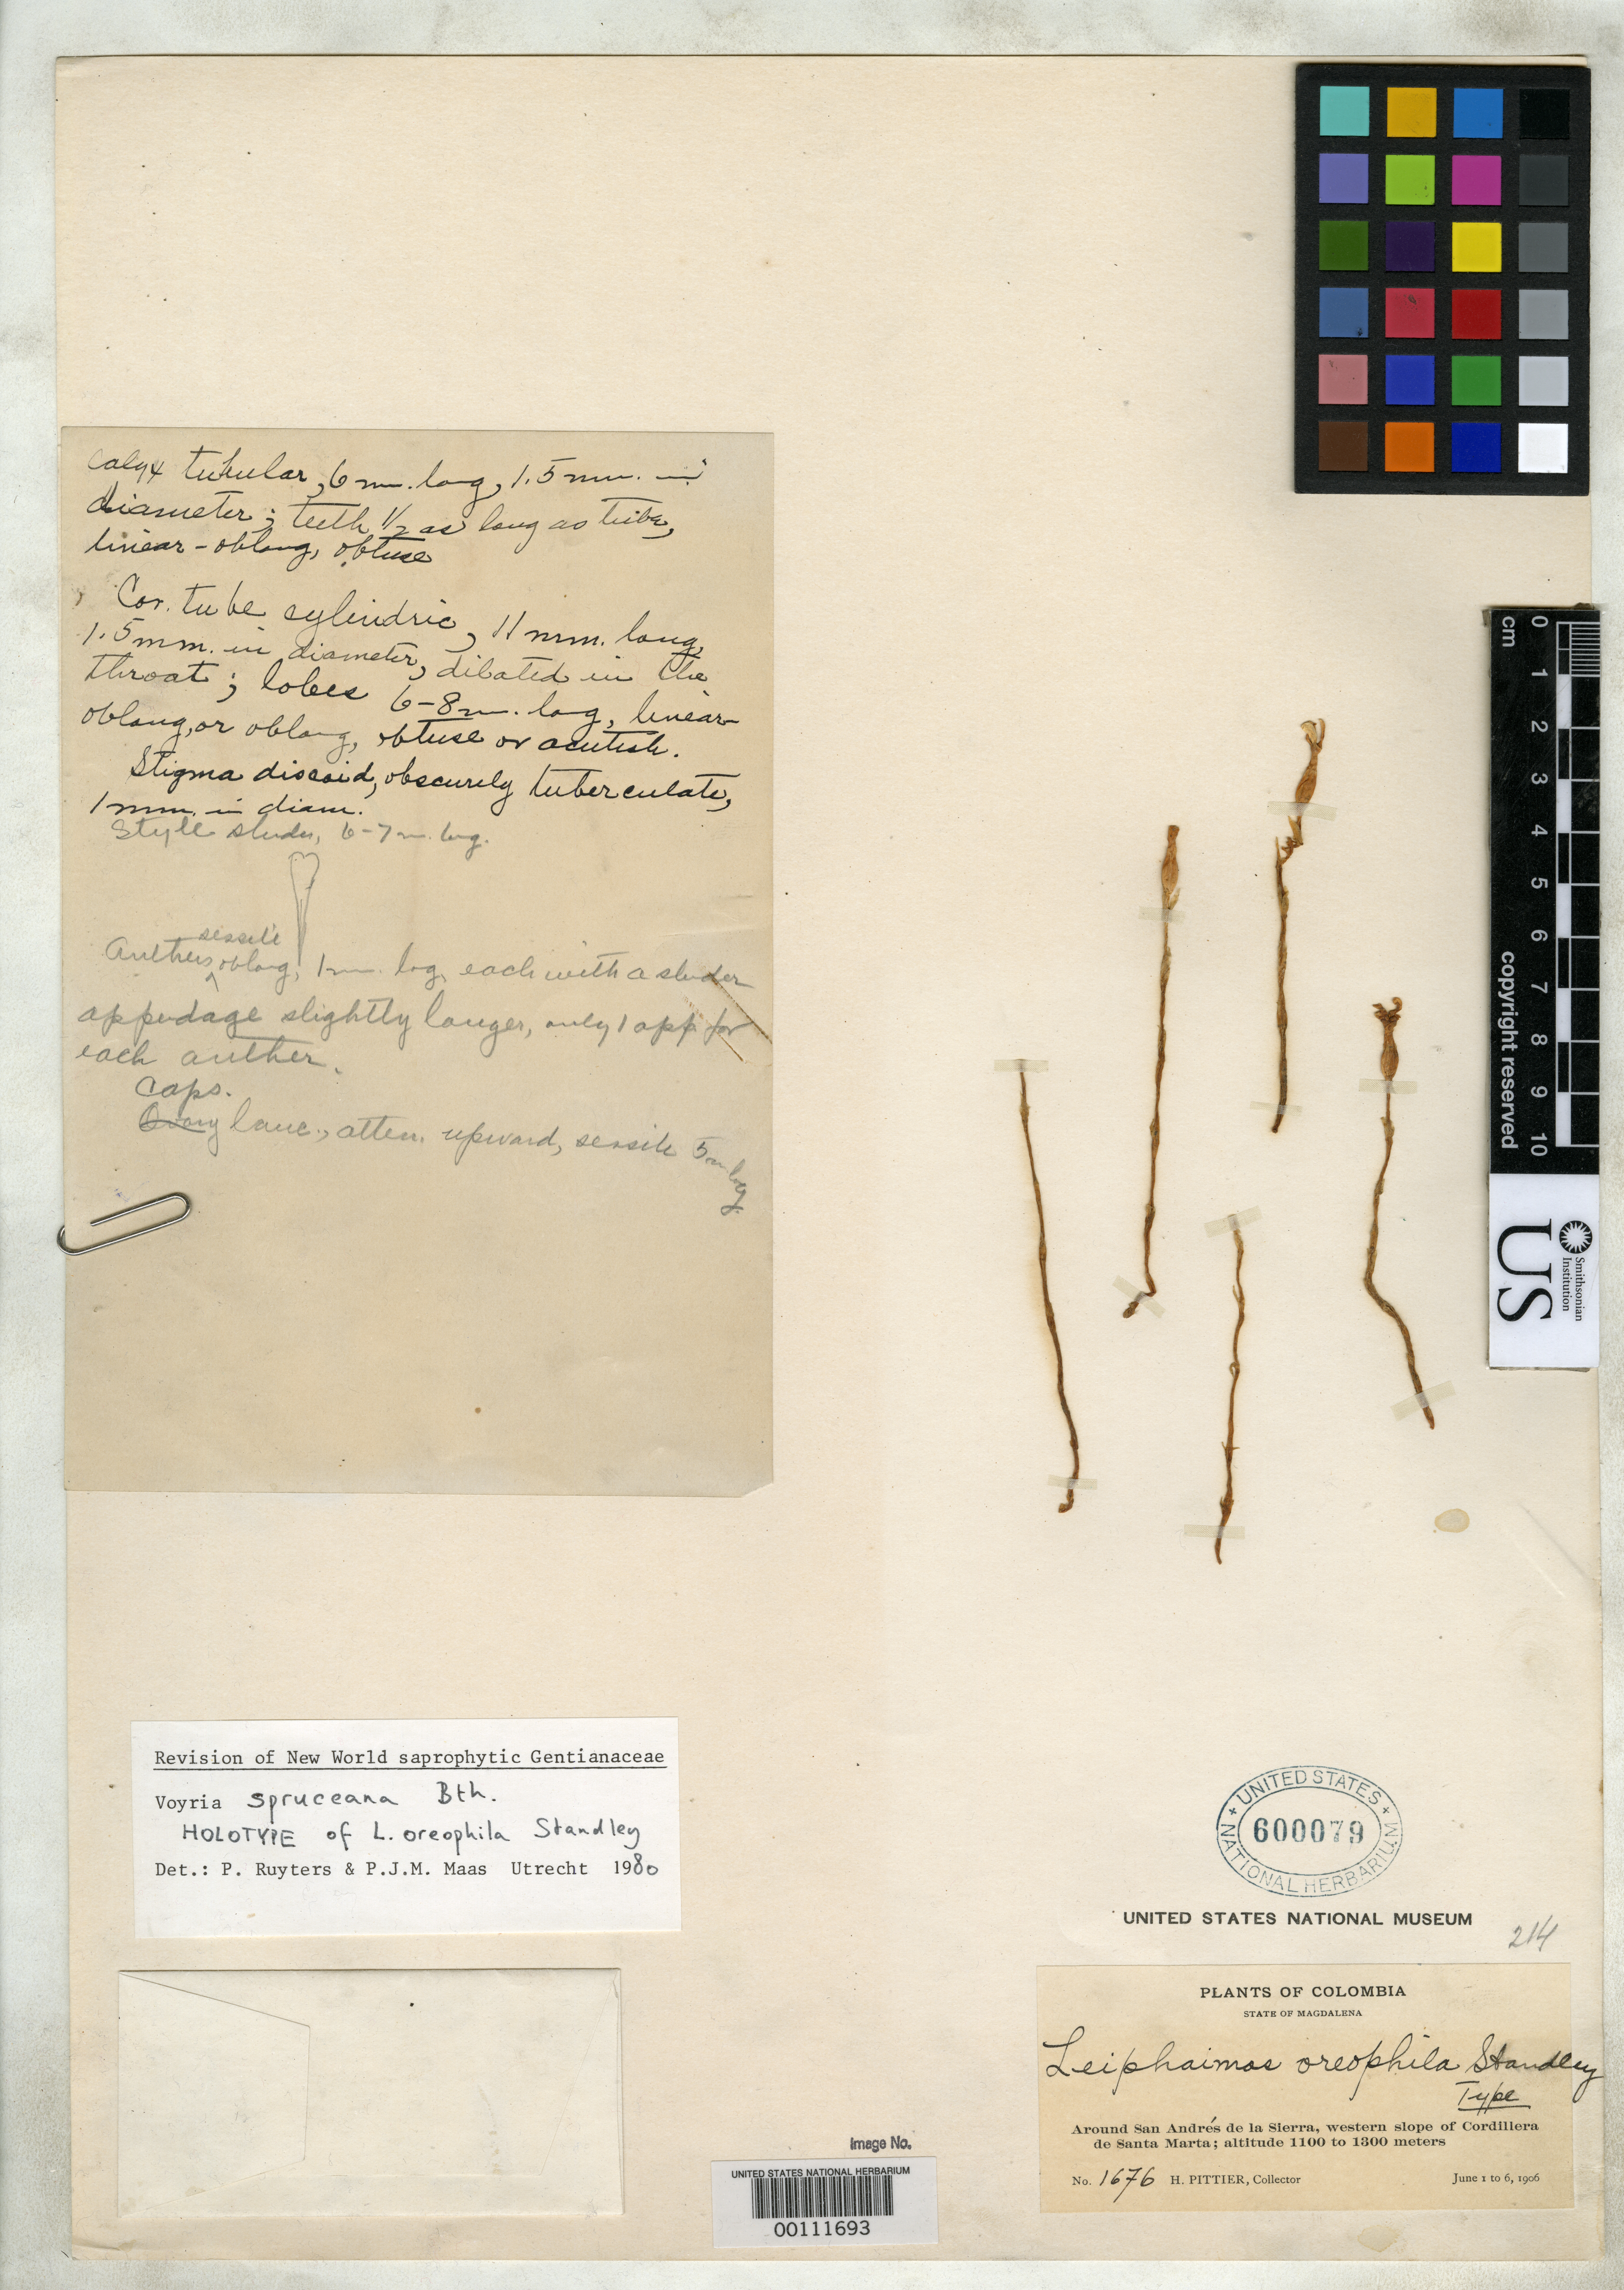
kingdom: Plantae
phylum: Tracheophyta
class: Magnoliopsida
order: Gentianales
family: Gentianaceae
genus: Leiphaimos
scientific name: Leiphaimos oreophila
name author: Standl.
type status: Holotype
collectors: H. F. Pittier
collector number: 1676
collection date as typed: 01 Jun 1906 to 06 Jun 1906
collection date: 1906-06-01/1906-06-06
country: Colombia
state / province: Magdalena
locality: San Andres de LaSierra, Cordillera de Santa Marta.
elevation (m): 1100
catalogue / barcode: US 600079